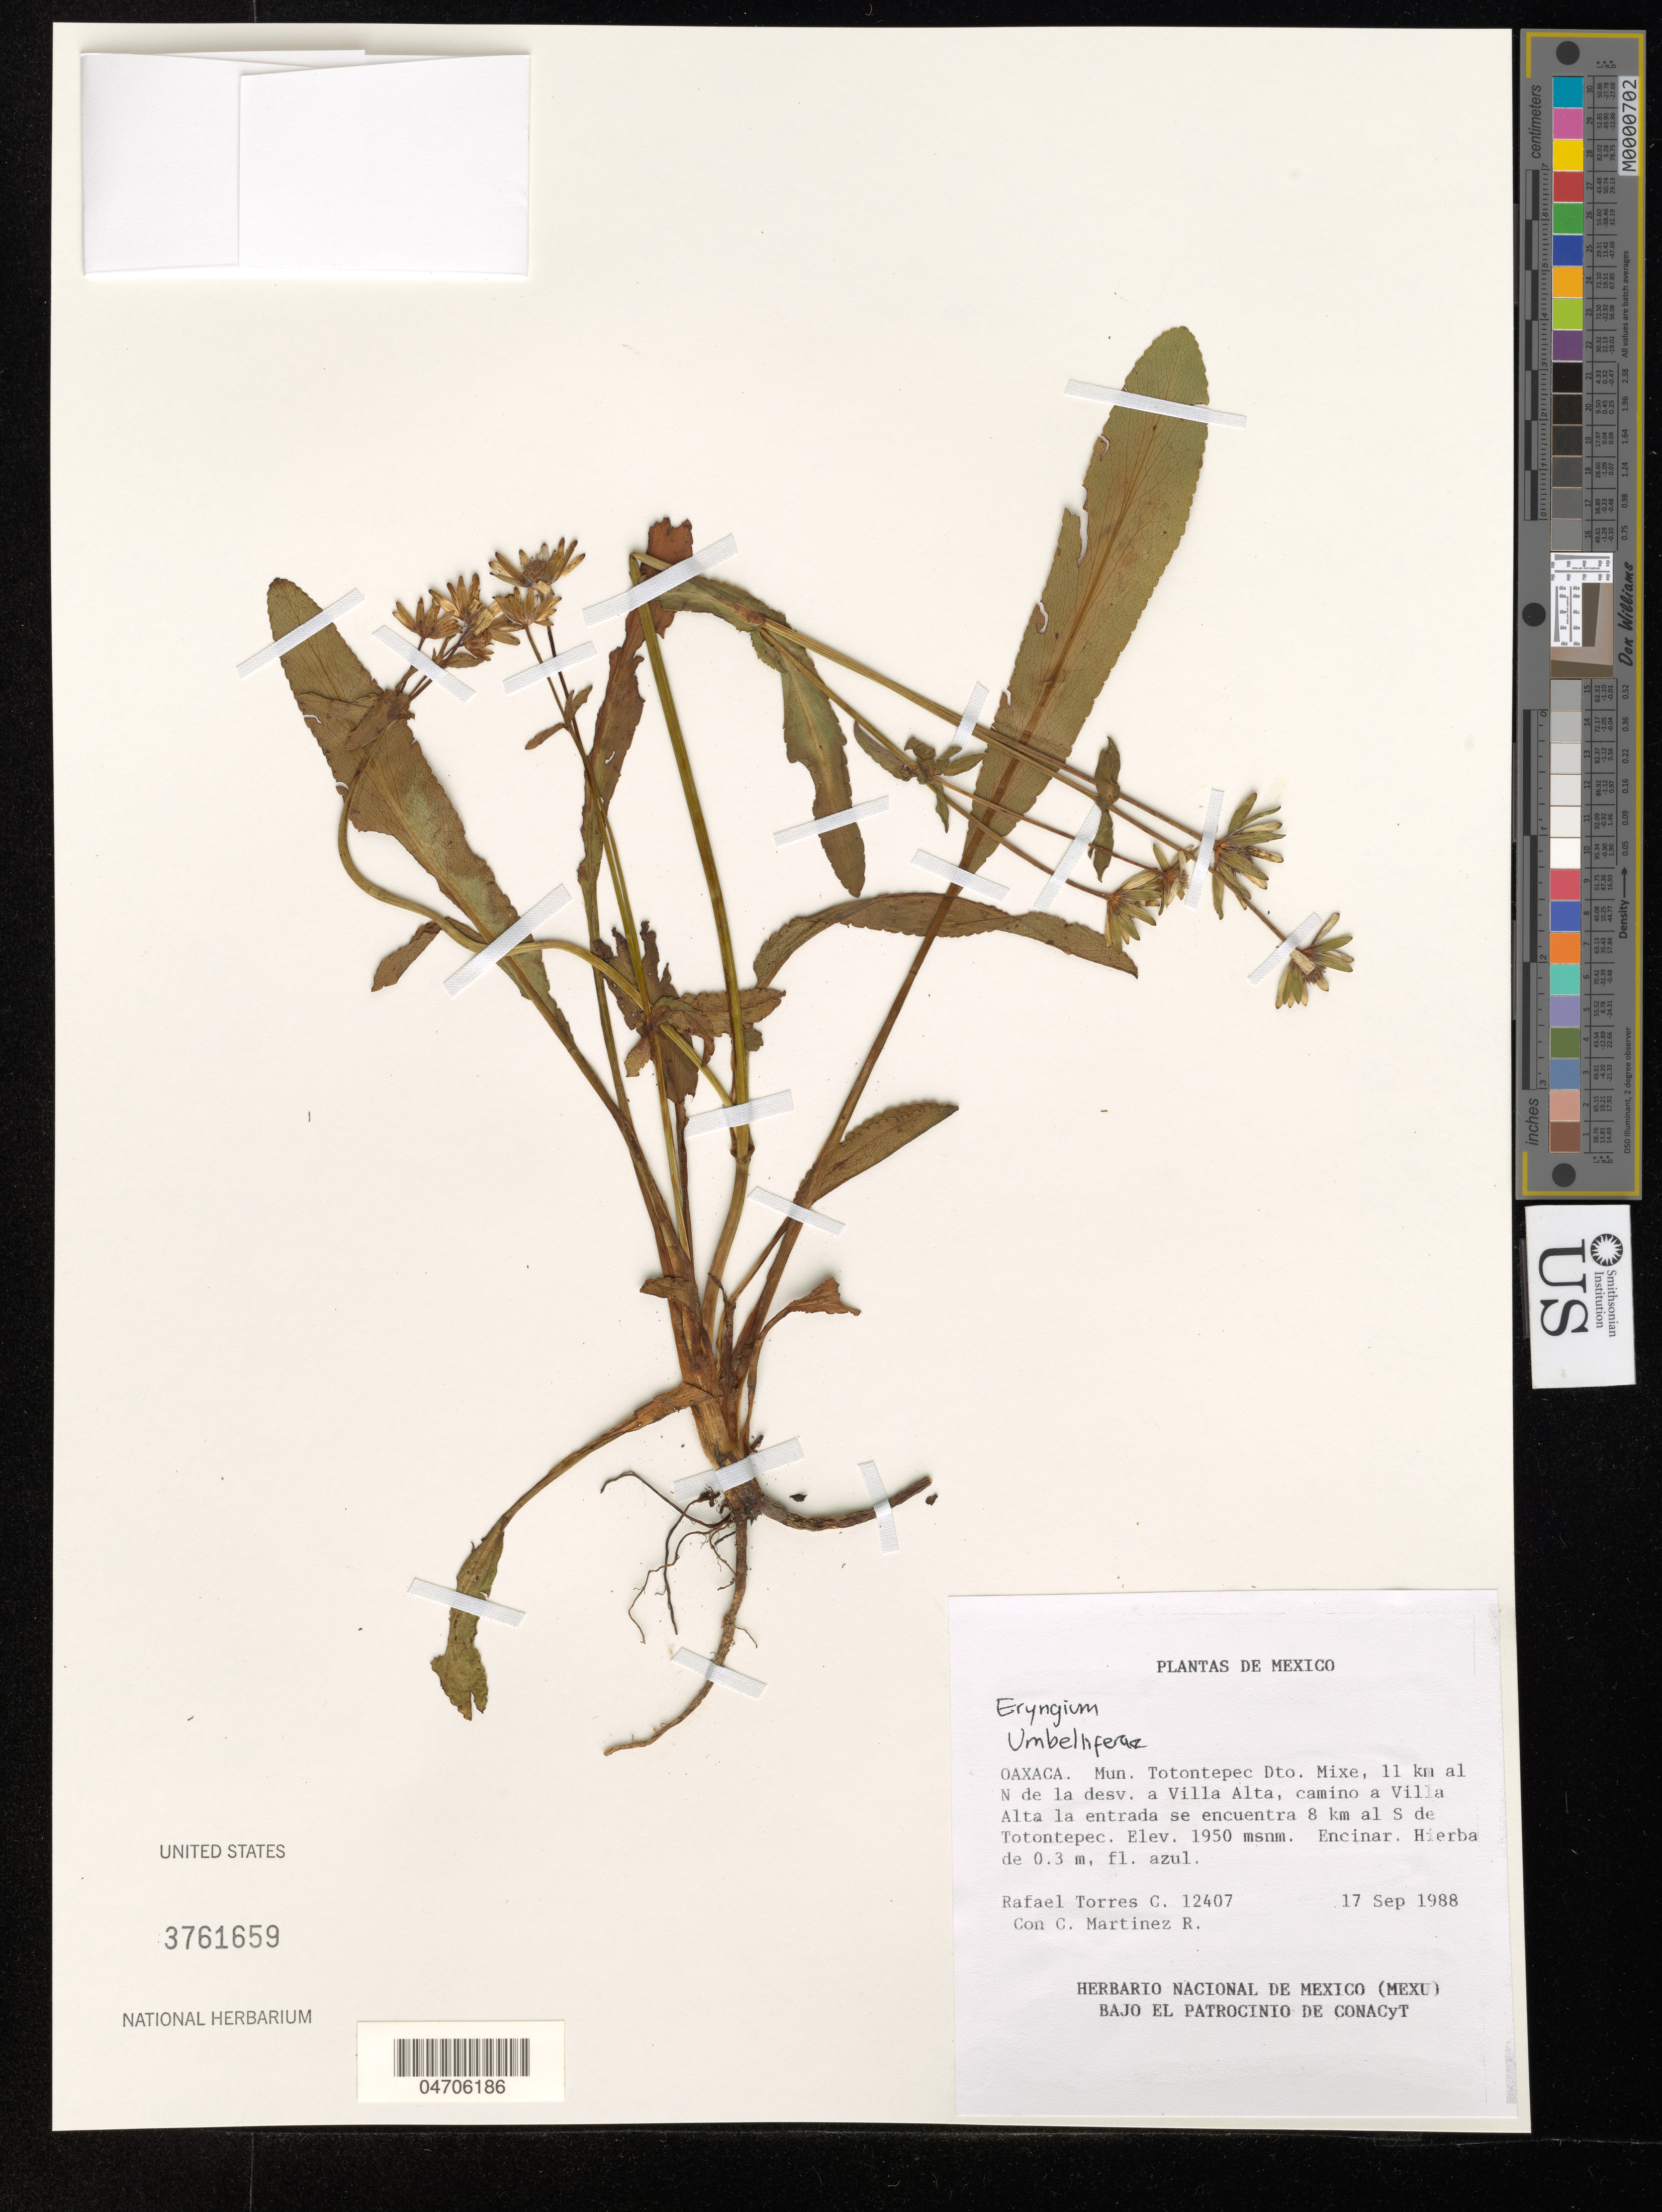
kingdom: Plantae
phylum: Tracheophyta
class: Magnoliopsida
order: Apiales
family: Apiaceae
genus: Eryngium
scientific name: Eryngium sp.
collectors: R. Torres C. & C. Martínez R.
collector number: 12407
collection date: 1988-09-17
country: Mexico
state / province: Oaxaca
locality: Mun. Totontepec Dto. Mixe, 11 km al N de la desv. a Villa Alta, camino a Villa Alta la entrada se encuentra 8 km al S de Totontepec.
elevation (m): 1950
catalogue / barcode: US 3761659